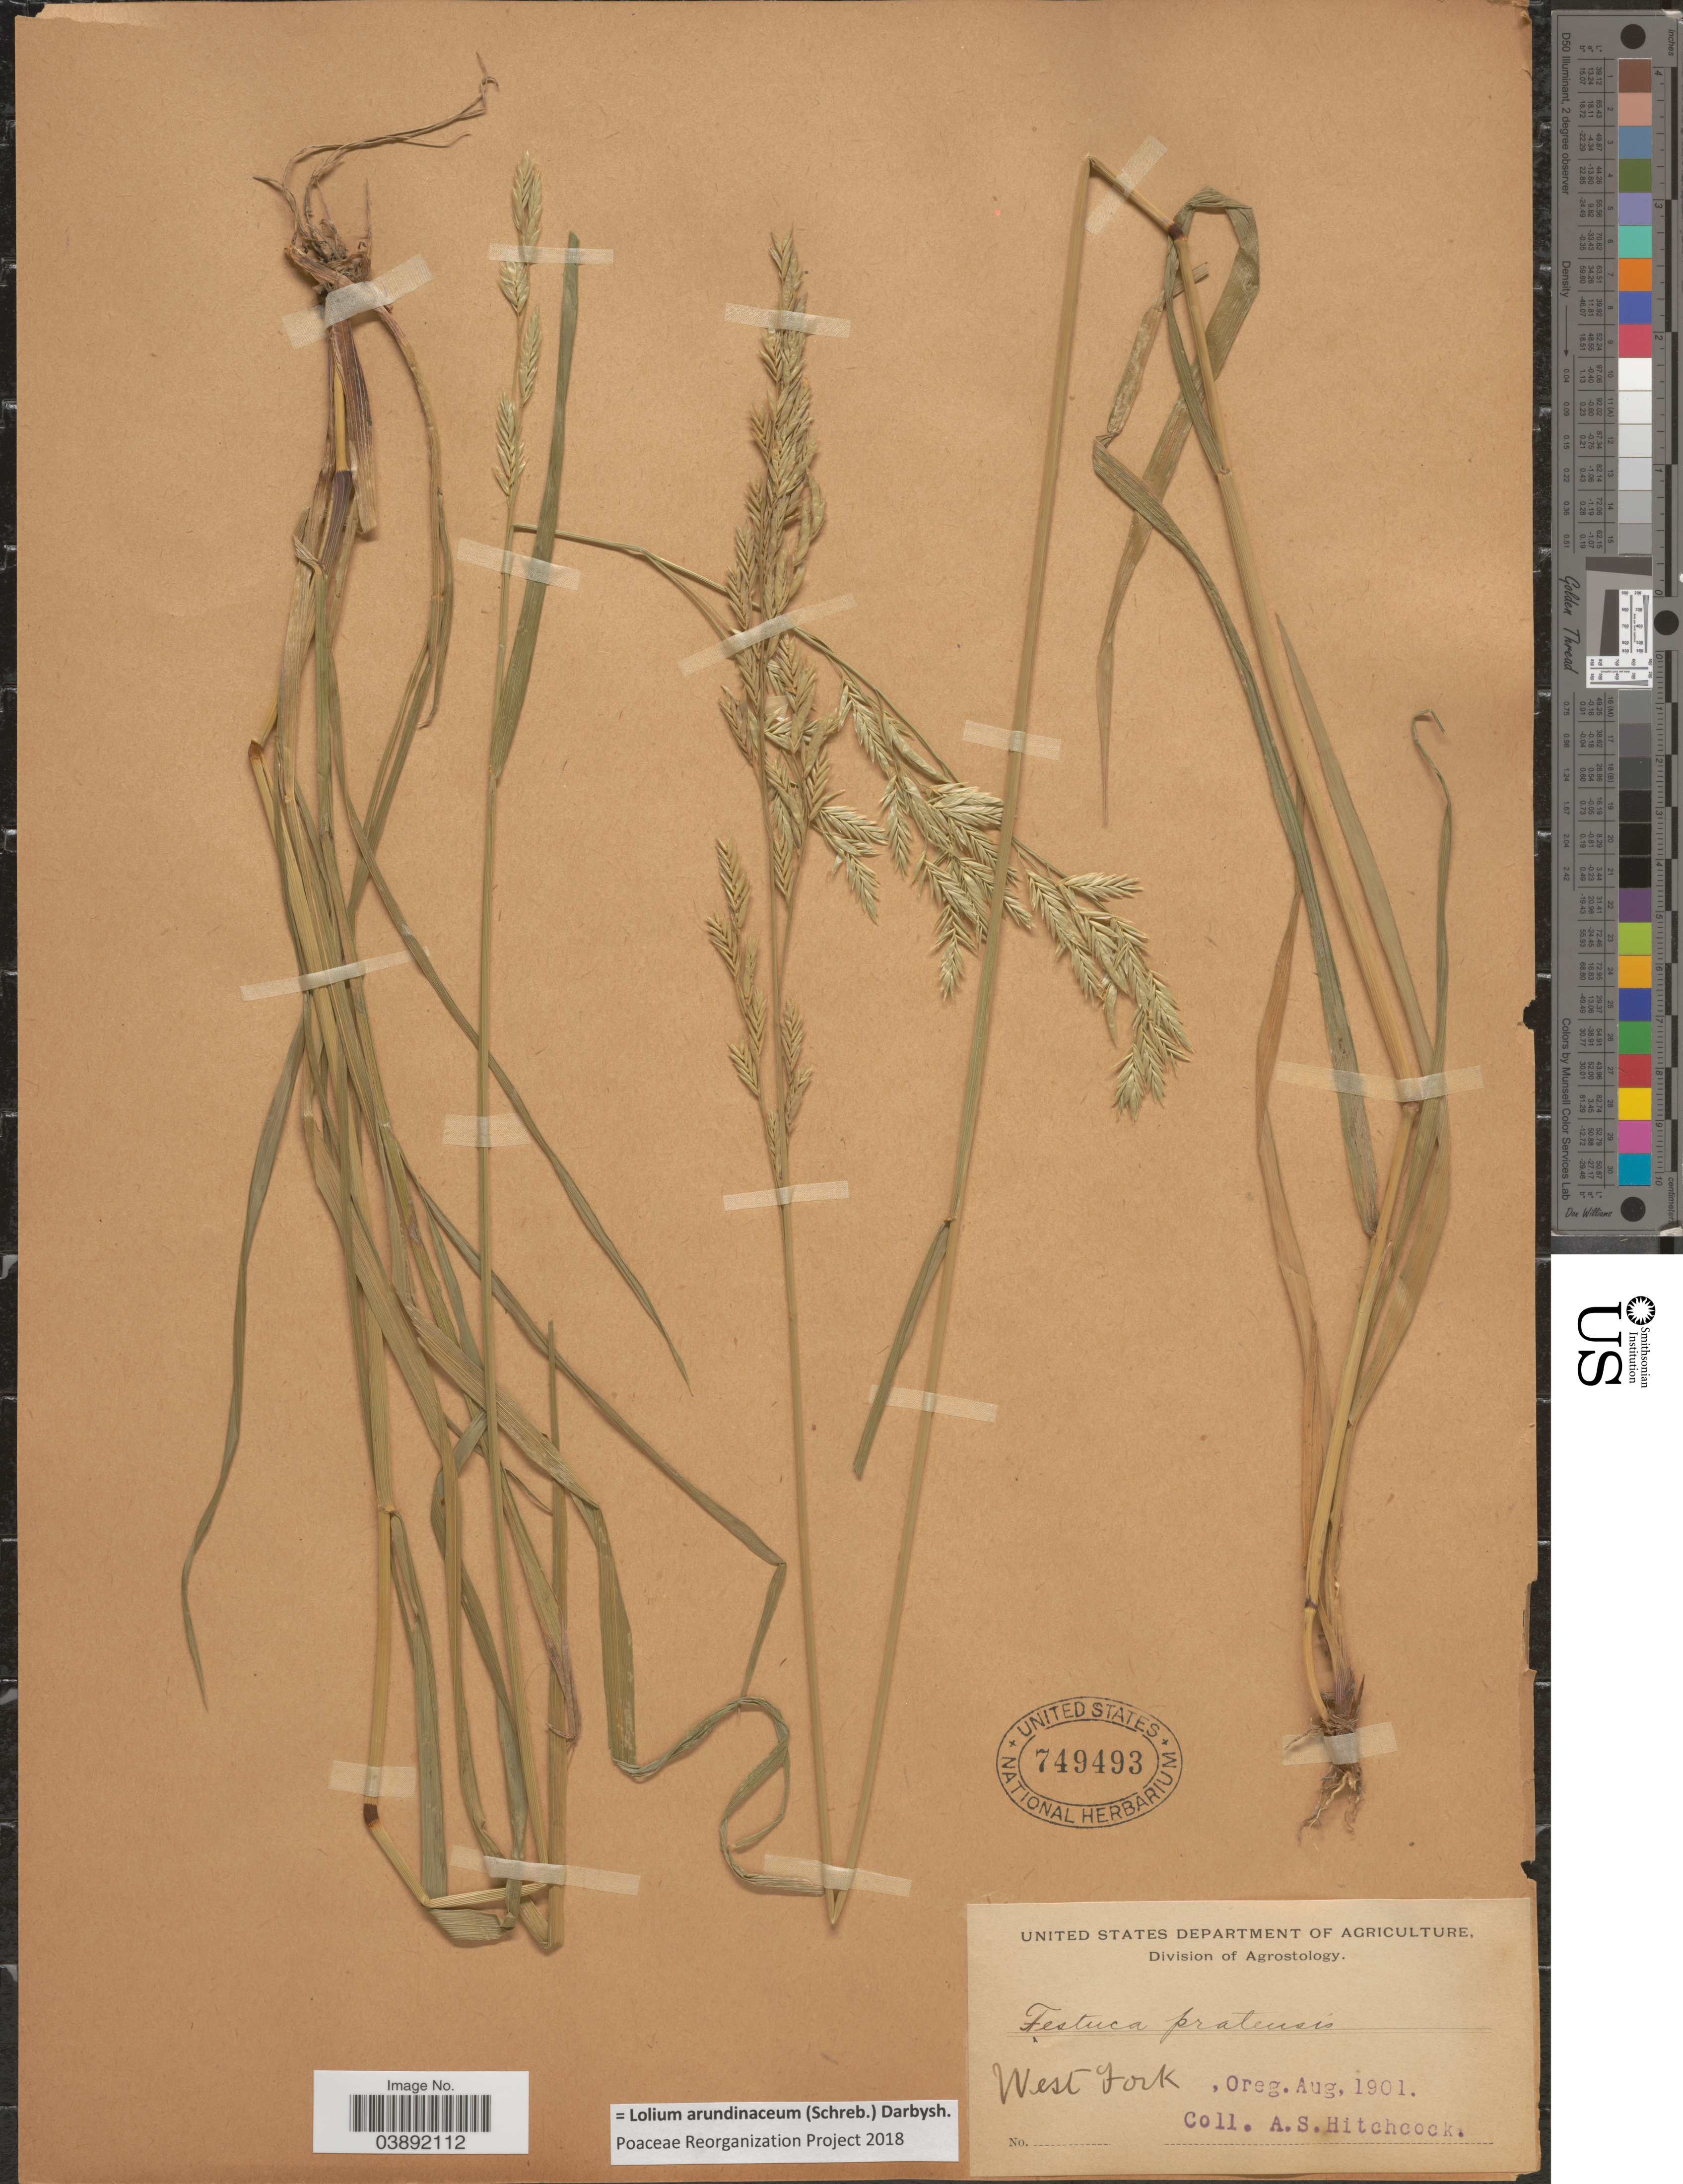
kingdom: Plantae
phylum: Tracheophyta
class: Liliopsida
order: Poales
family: Poaceae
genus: Lolium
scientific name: Lolium arundinaceum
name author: (Schreb.) Darbysh.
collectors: A. S. Hitchcock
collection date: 1901-08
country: United States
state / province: Oregon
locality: West Fork.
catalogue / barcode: US 749493